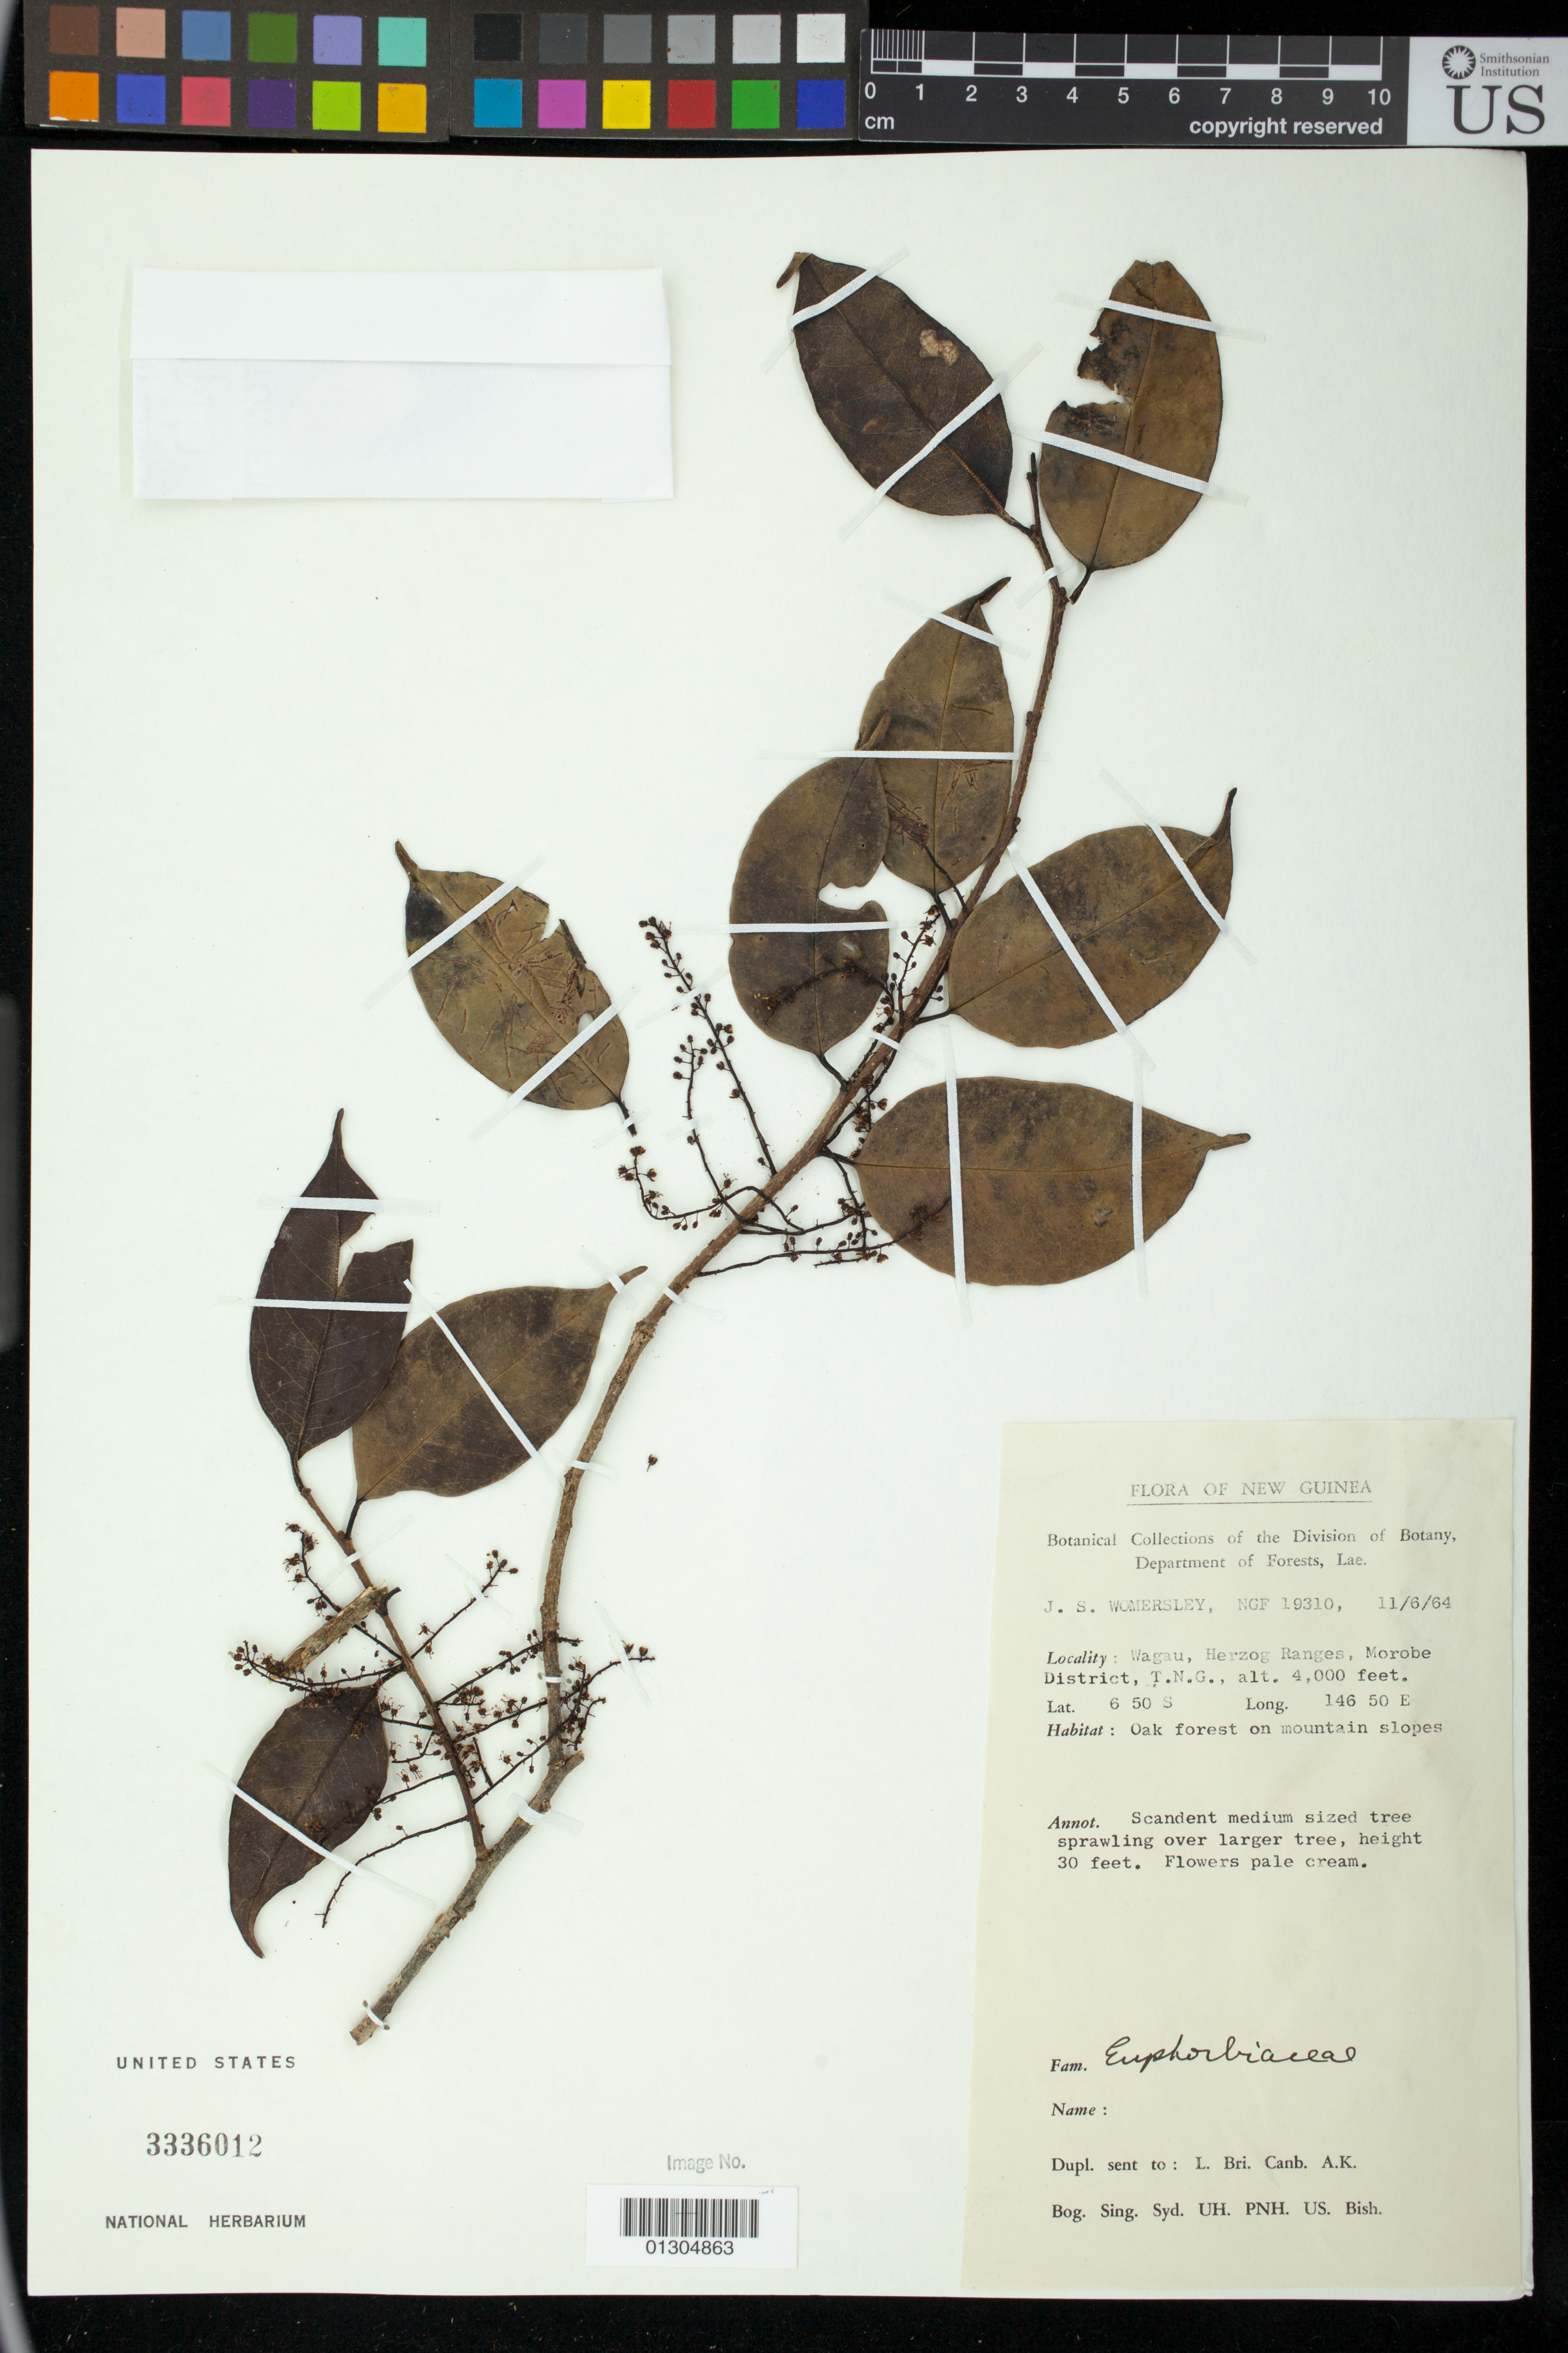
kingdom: Plantae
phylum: Tracheophyta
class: Magnoliopsida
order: Malpighiales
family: Euphorbiaceae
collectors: J. S. Womersley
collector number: NGF 19310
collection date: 1964-06-11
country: Papua New Guinea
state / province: Morobe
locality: Wagau, Herzog Ranges,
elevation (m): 1219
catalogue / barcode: US 3336012